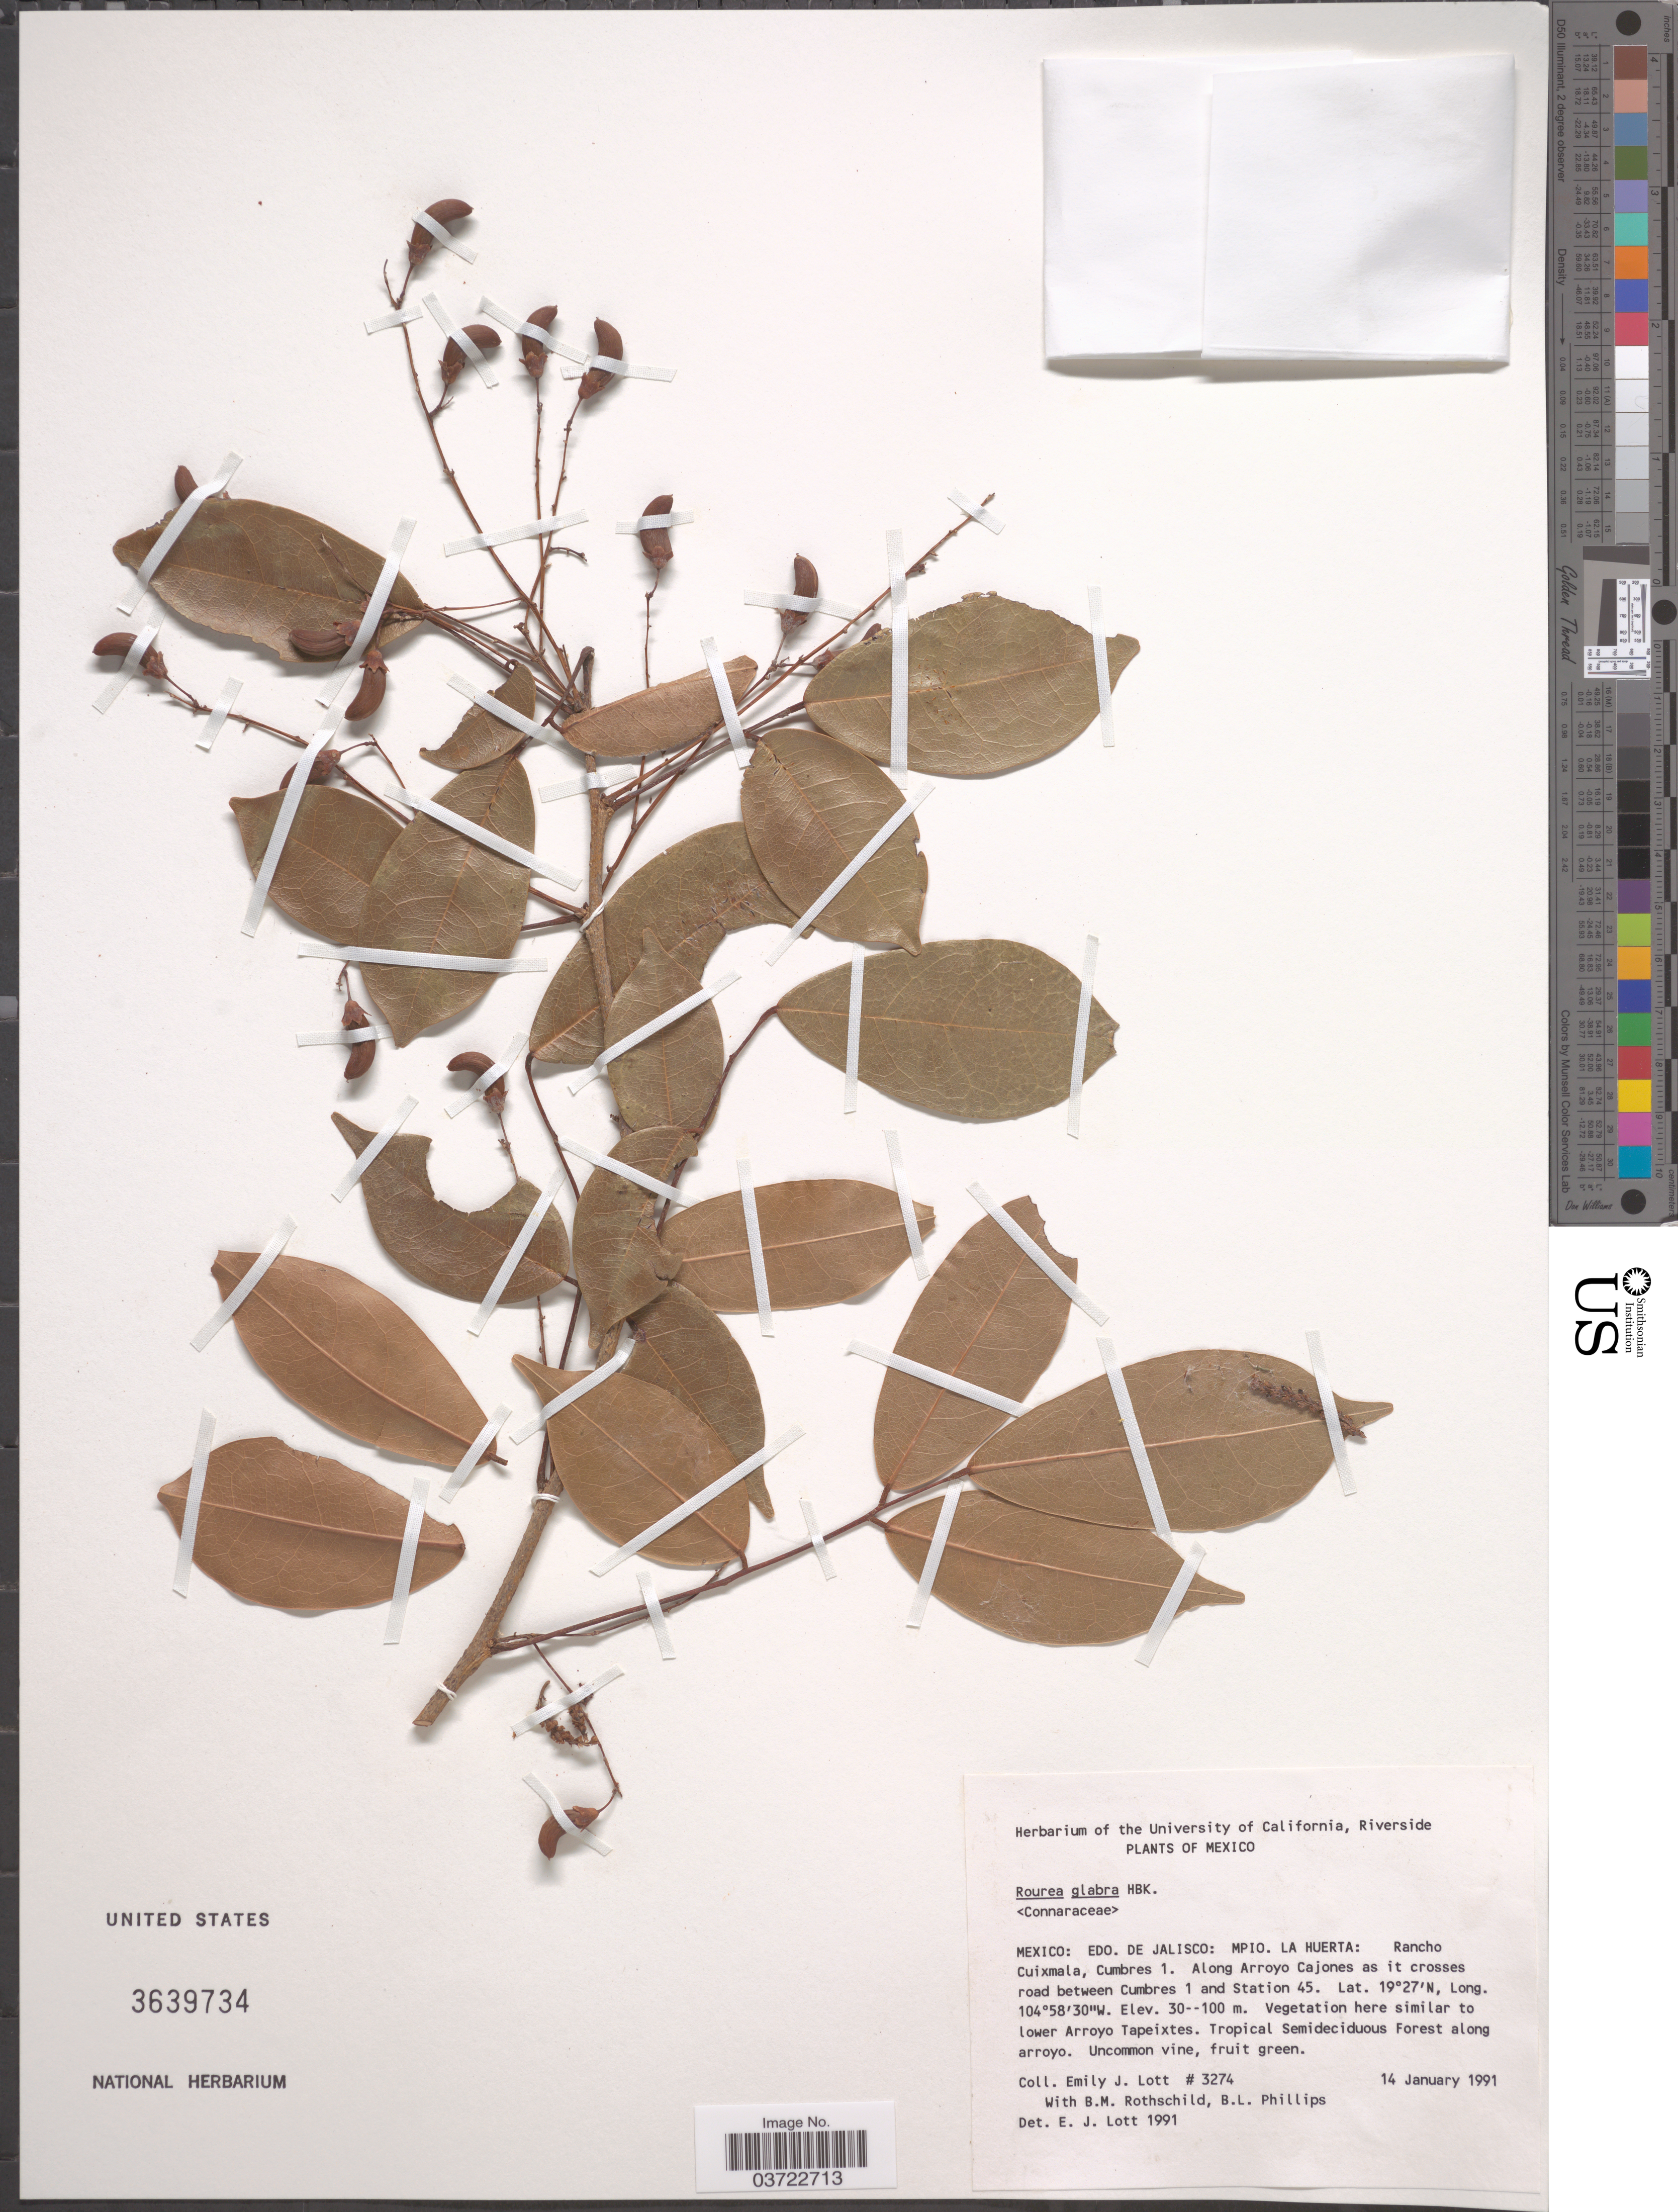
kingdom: Plantae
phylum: Tracheophyta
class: Magnoliopsida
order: Oxalidales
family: Connaraceae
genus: Rourea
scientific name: Rourea glabra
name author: Kunth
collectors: E. J. Lott, B. Rothschild & B. L. Phillips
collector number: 3274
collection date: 1991-01-14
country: Mexico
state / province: Jalisco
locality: Mpio. La Huerta: Rancho Cuixmala, Cumbres 1. Along Arroyo Cajones as it crosses road between Cumbres 1 and Station 45.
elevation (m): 30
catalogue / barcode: US 3639734